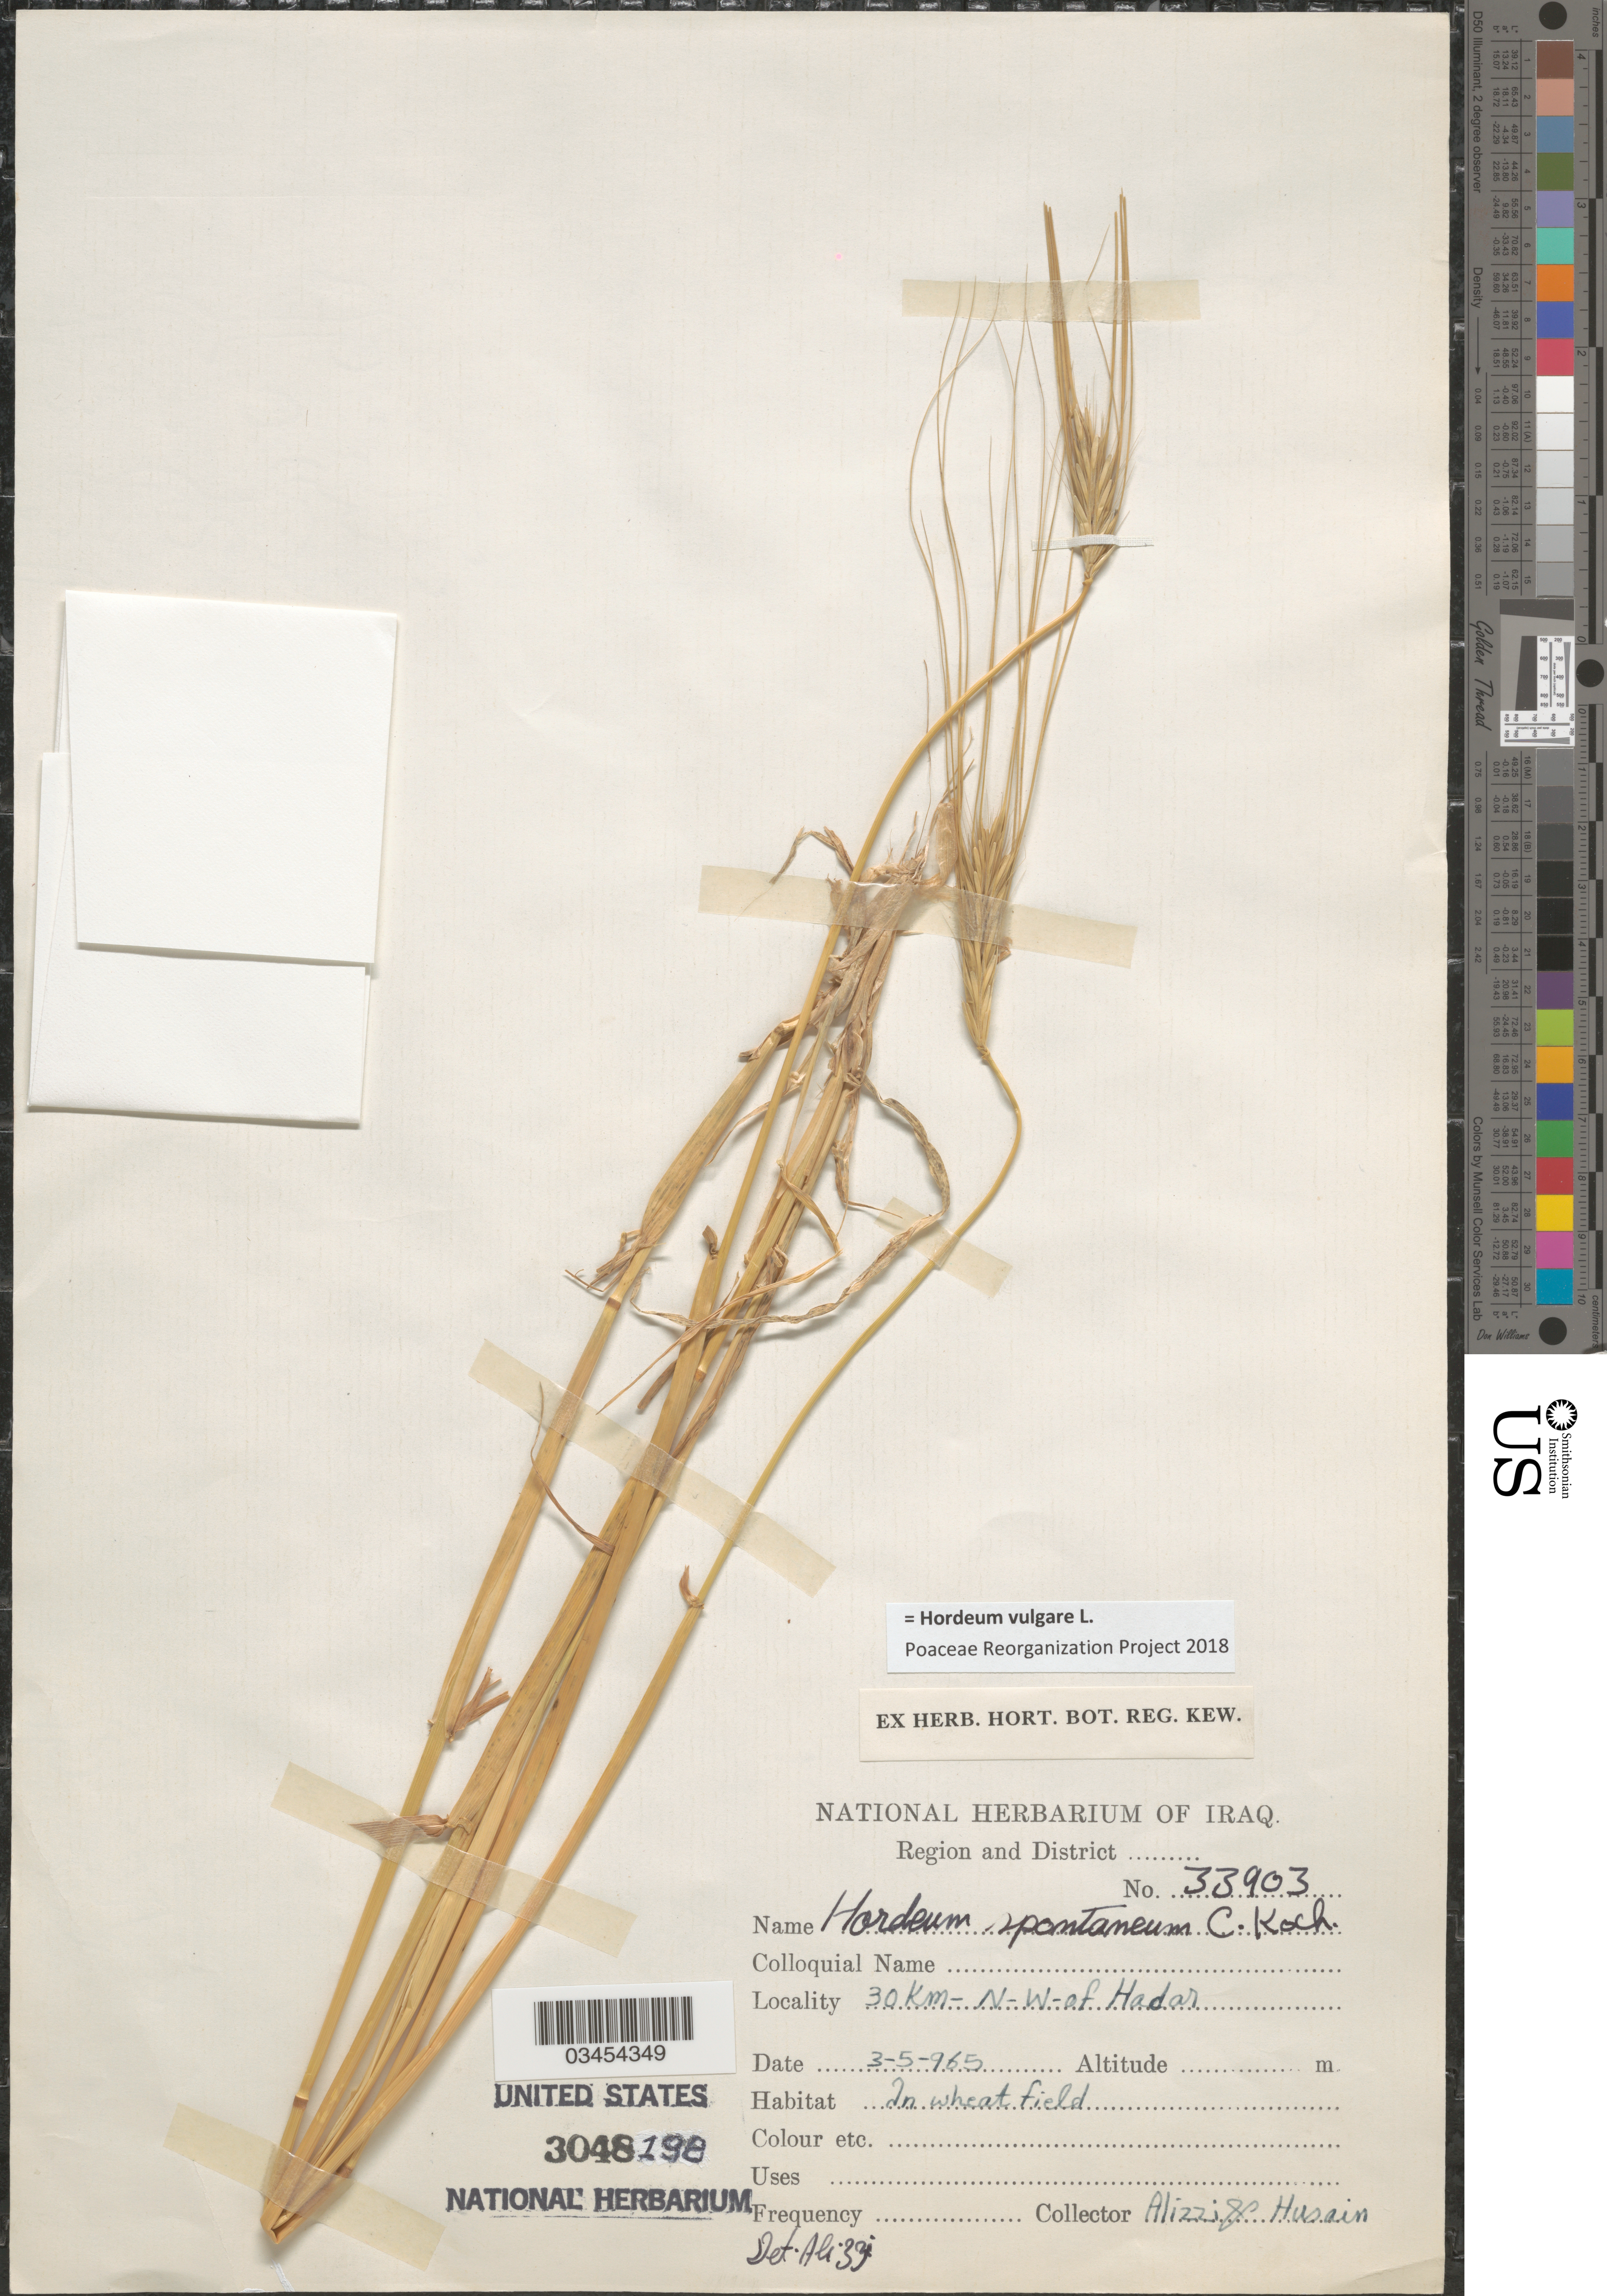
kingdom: Plantae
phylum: Tracheophyta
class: Liliopsida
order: Poales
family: Poaceae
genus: Hordeum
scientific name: Hordeum vulgare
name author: L.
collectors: Alizzi & Husain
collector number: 33903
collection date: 1965-05-03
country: Iraq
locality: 30 Km-N-W- of Hadar.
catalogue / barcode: US 3048198